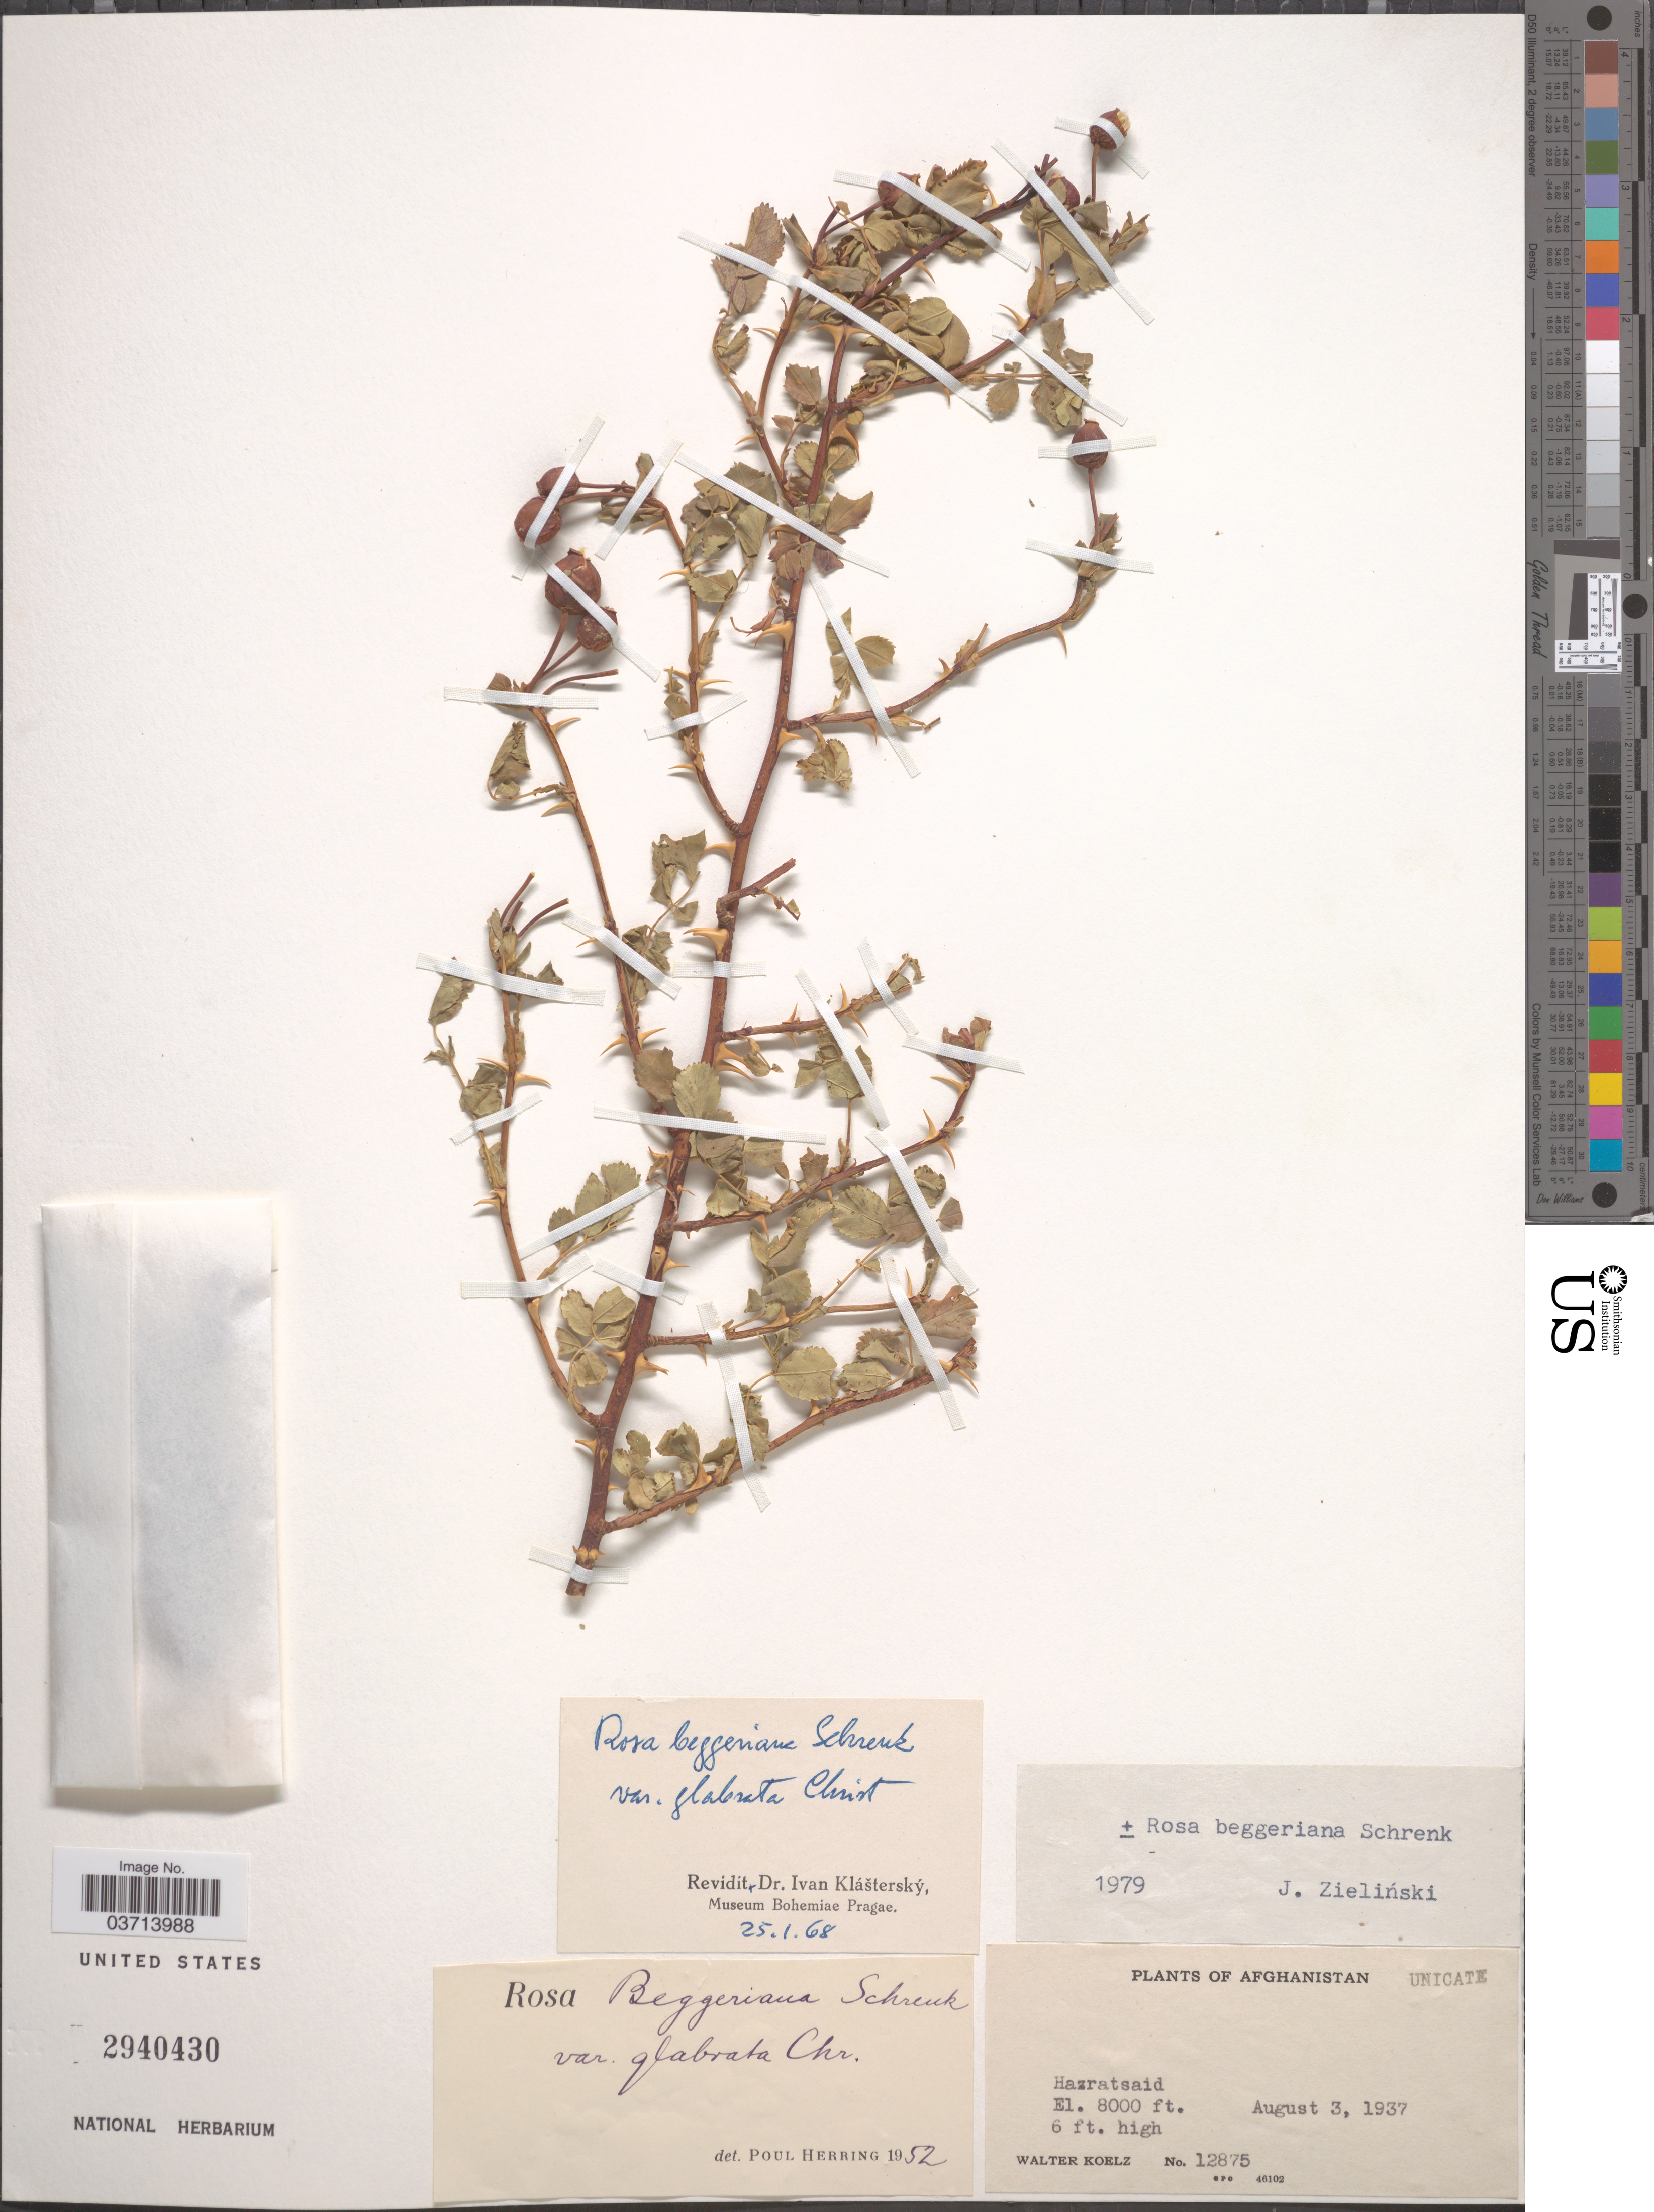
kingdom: Plantae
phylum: Tracheophyta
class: Magnoliopsida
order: Rosales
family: Rosaceae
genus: Rosa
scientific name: Rosa beggeriana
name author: Schrenk ex Fisch. & C.A. Mey.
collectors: W. N. Koelz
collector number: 12875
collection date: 1937-08-03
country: Afghanistan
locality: Hazratsaid.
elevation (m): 2438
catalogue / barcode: US 2940430